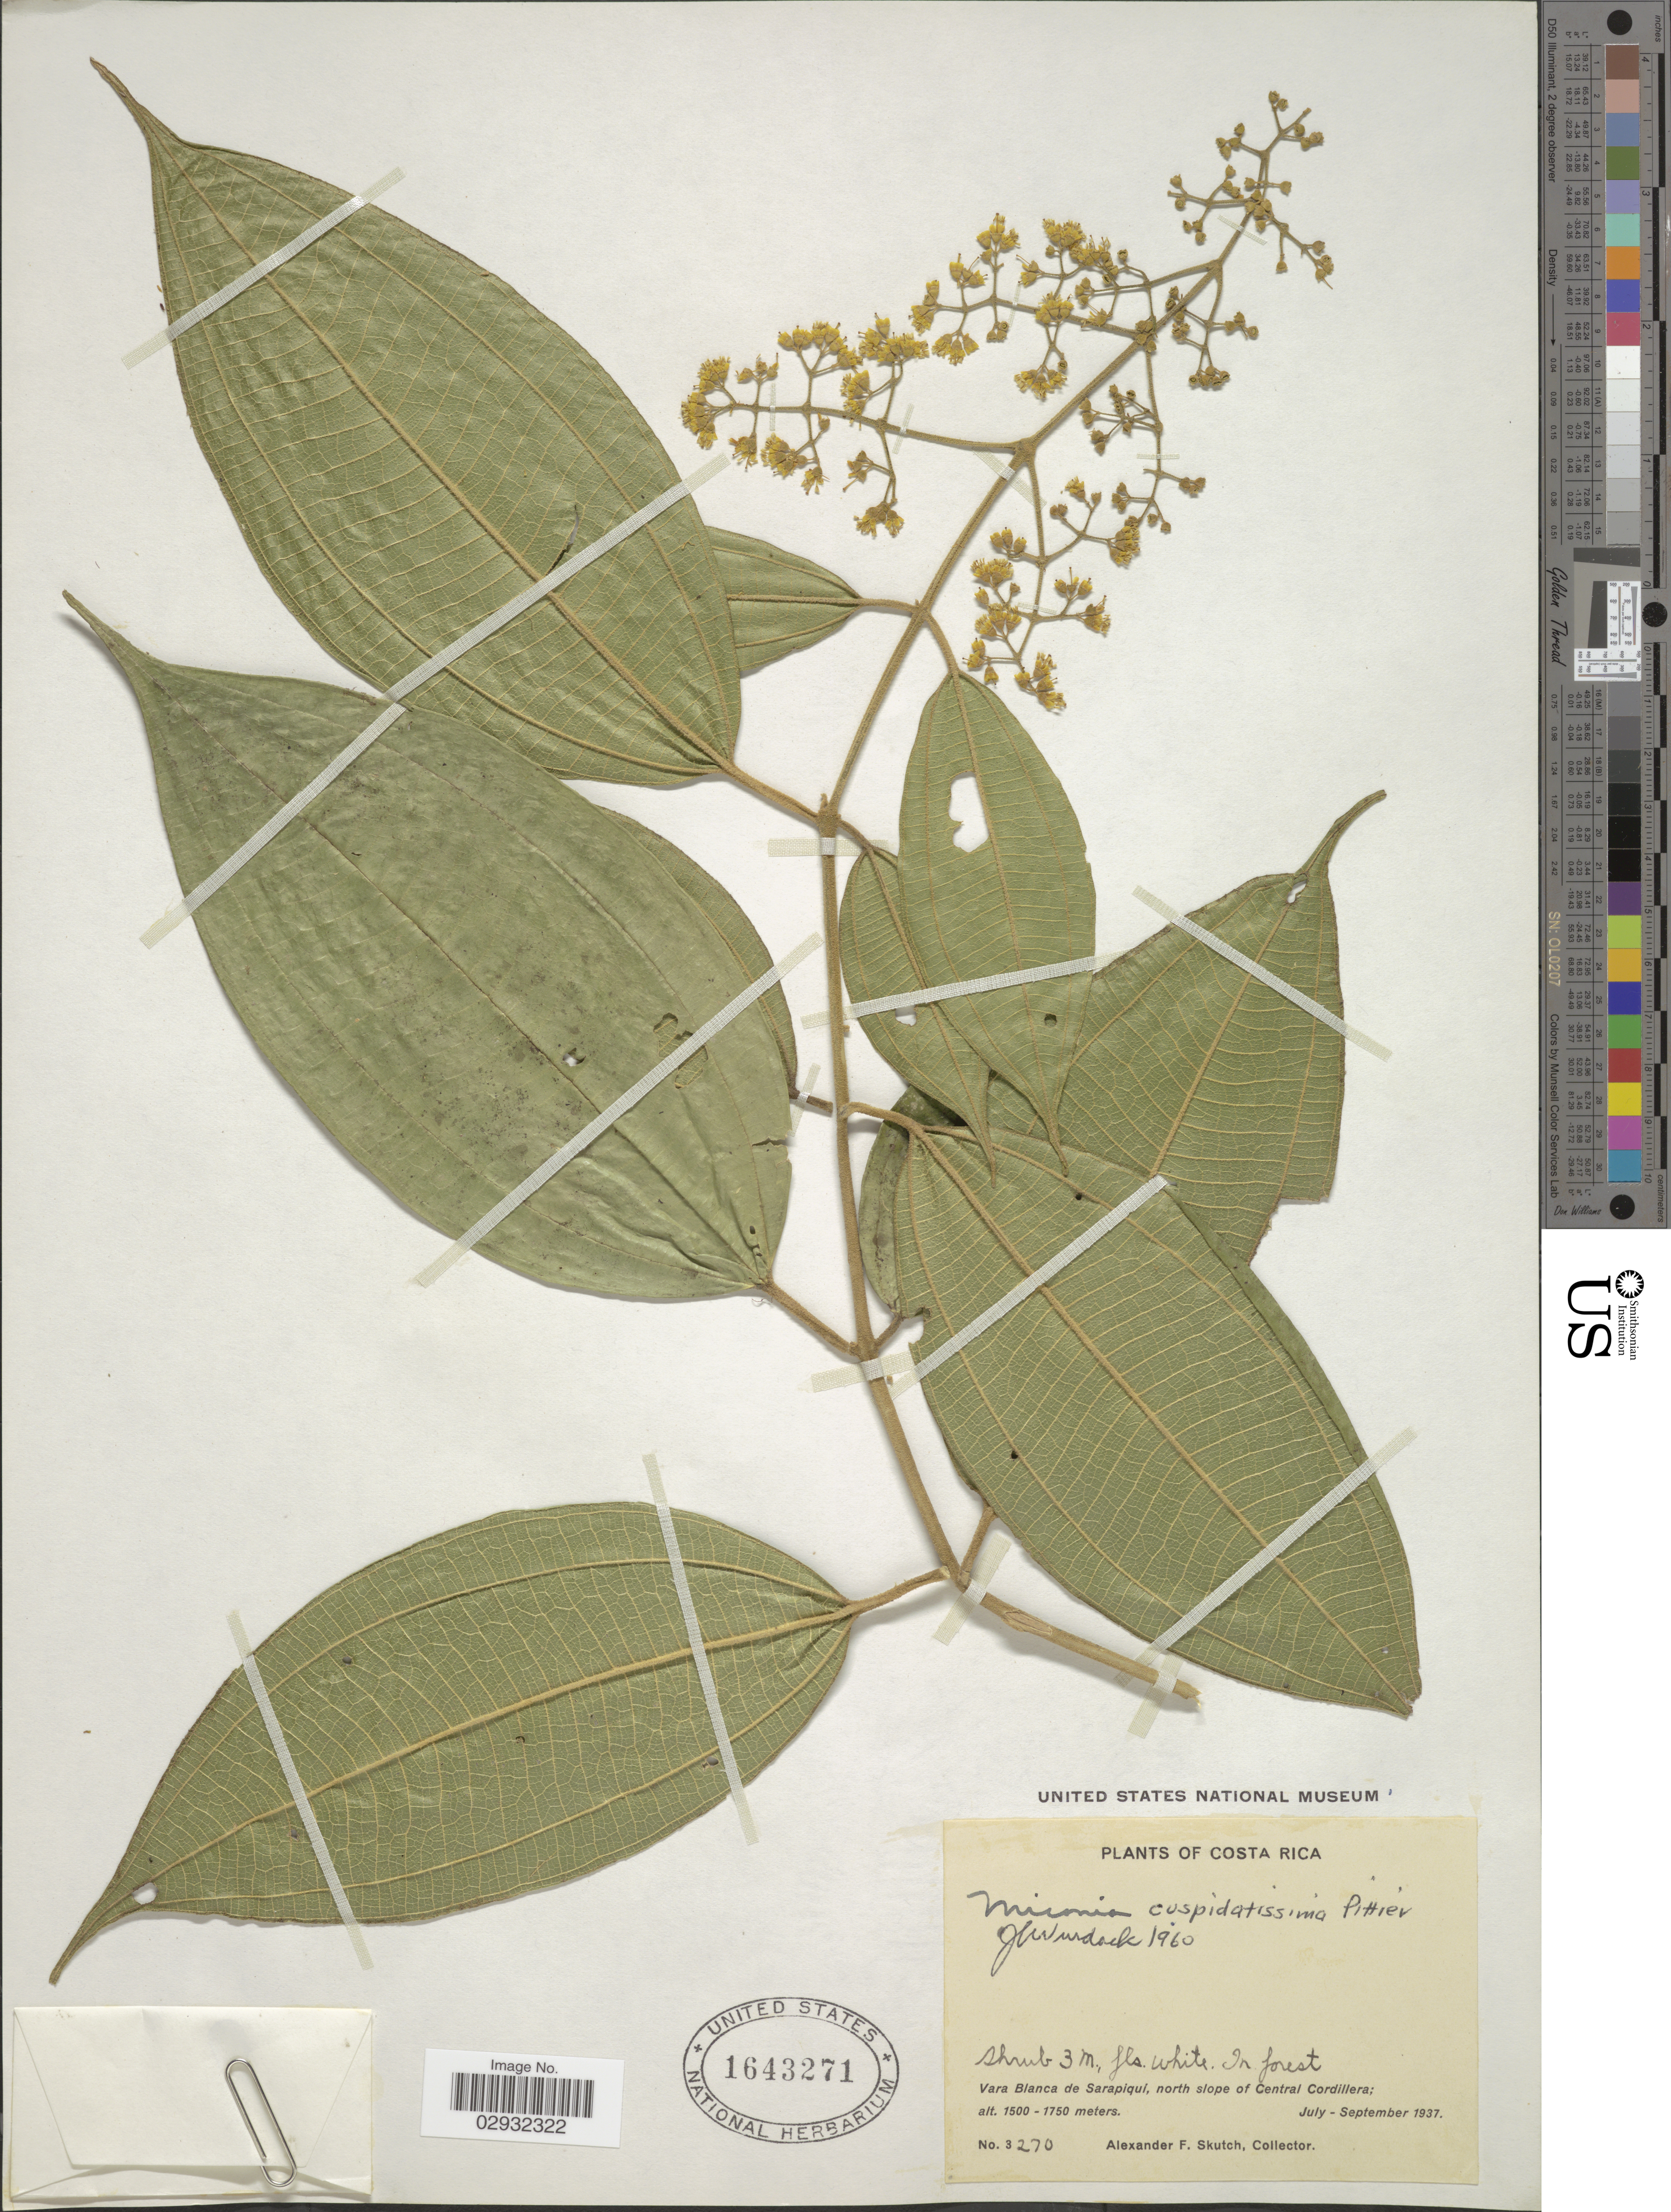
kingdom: Plantae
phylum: Tracheophyta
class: Magnoliopsida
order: Myrtales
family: Melastomataceae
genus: Miconia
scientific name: Miconia cuspidatissima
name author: Pittier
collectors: A. F. Skutch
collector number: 3270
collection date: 1937-07/1937-09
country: Costa Rica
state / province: Heredia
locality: Vara Blanca de Sarapiqui, north slope of Central Cordillera.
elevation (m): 1500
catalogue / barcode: US 1643271